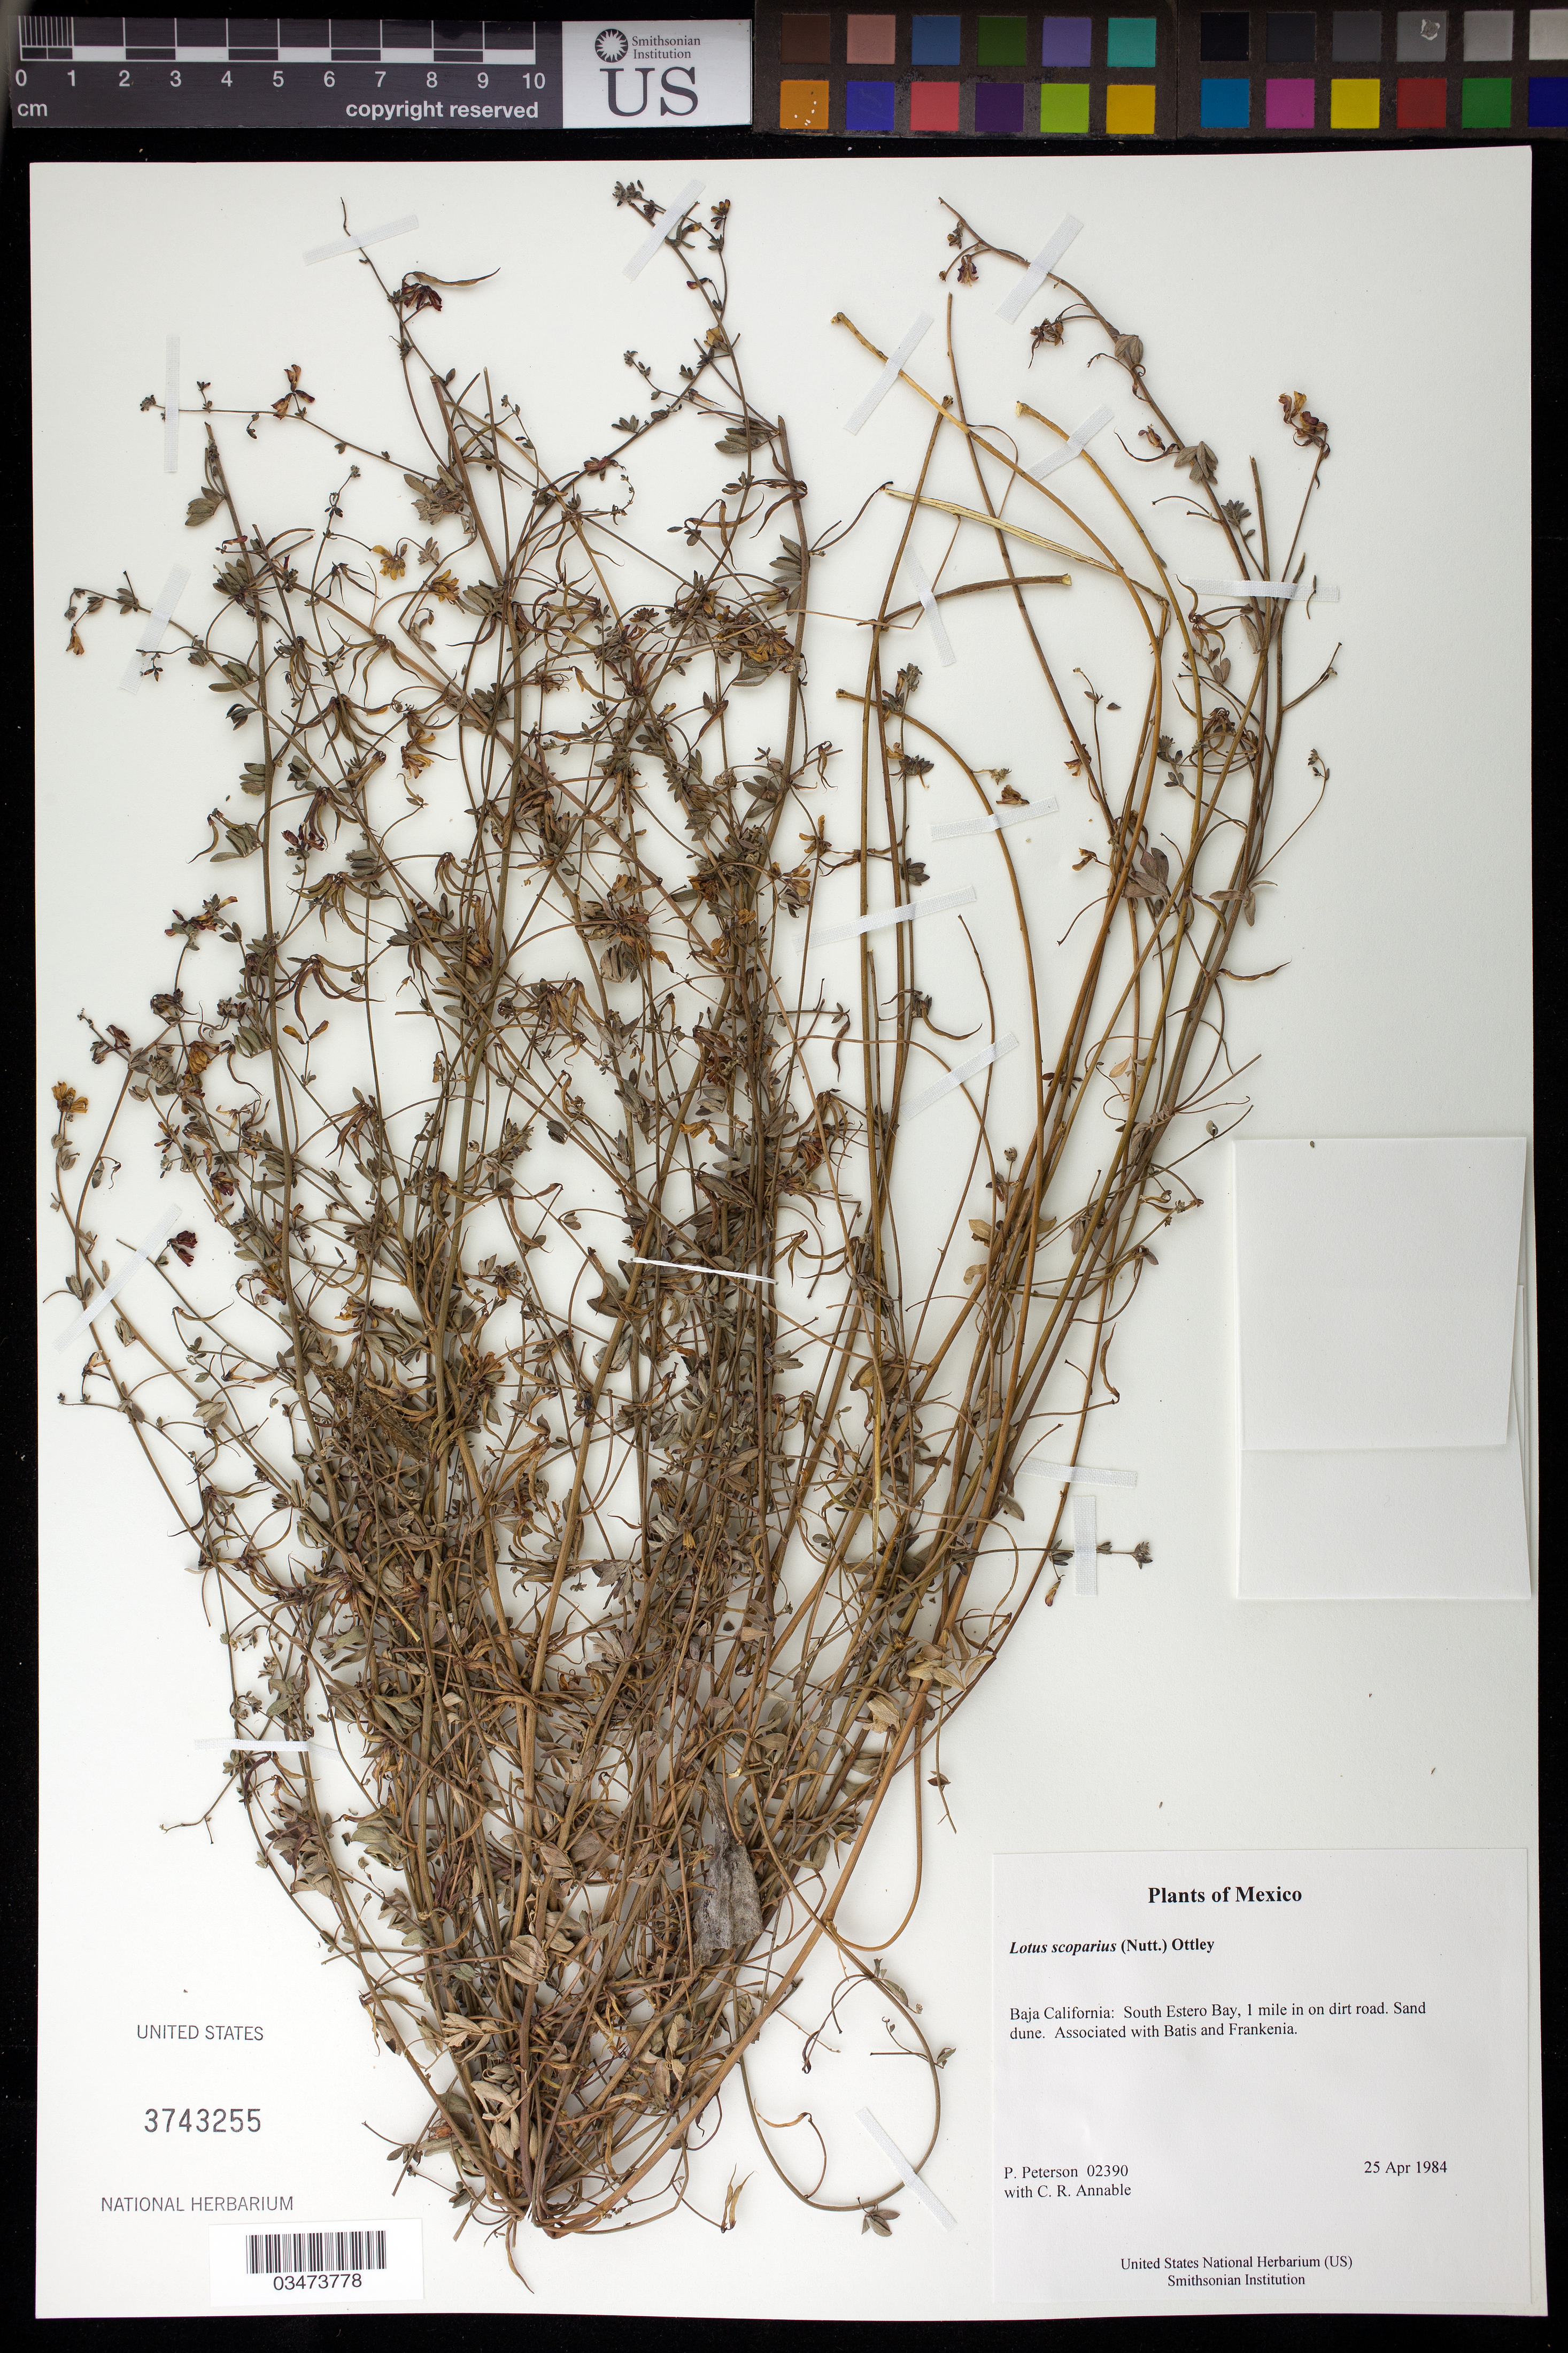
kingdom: Plantae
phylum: Tracheophyta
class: Magnoliopsida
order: Fabales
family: Fabaceae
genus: Lotus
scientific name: Lotus scoparius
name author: (Torr. & A. Gray) Ottley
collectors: P. M. Peterson & C. R. Annable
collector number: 02390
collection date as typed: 25 Apr 1984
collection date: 1984-04-25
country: Mexico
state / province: Baja California Norte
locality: South Estero Bay, 1 mile in on dirt road.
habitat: Sand dune. Associated with Batis and Frankenia.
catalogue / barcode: US 3743255